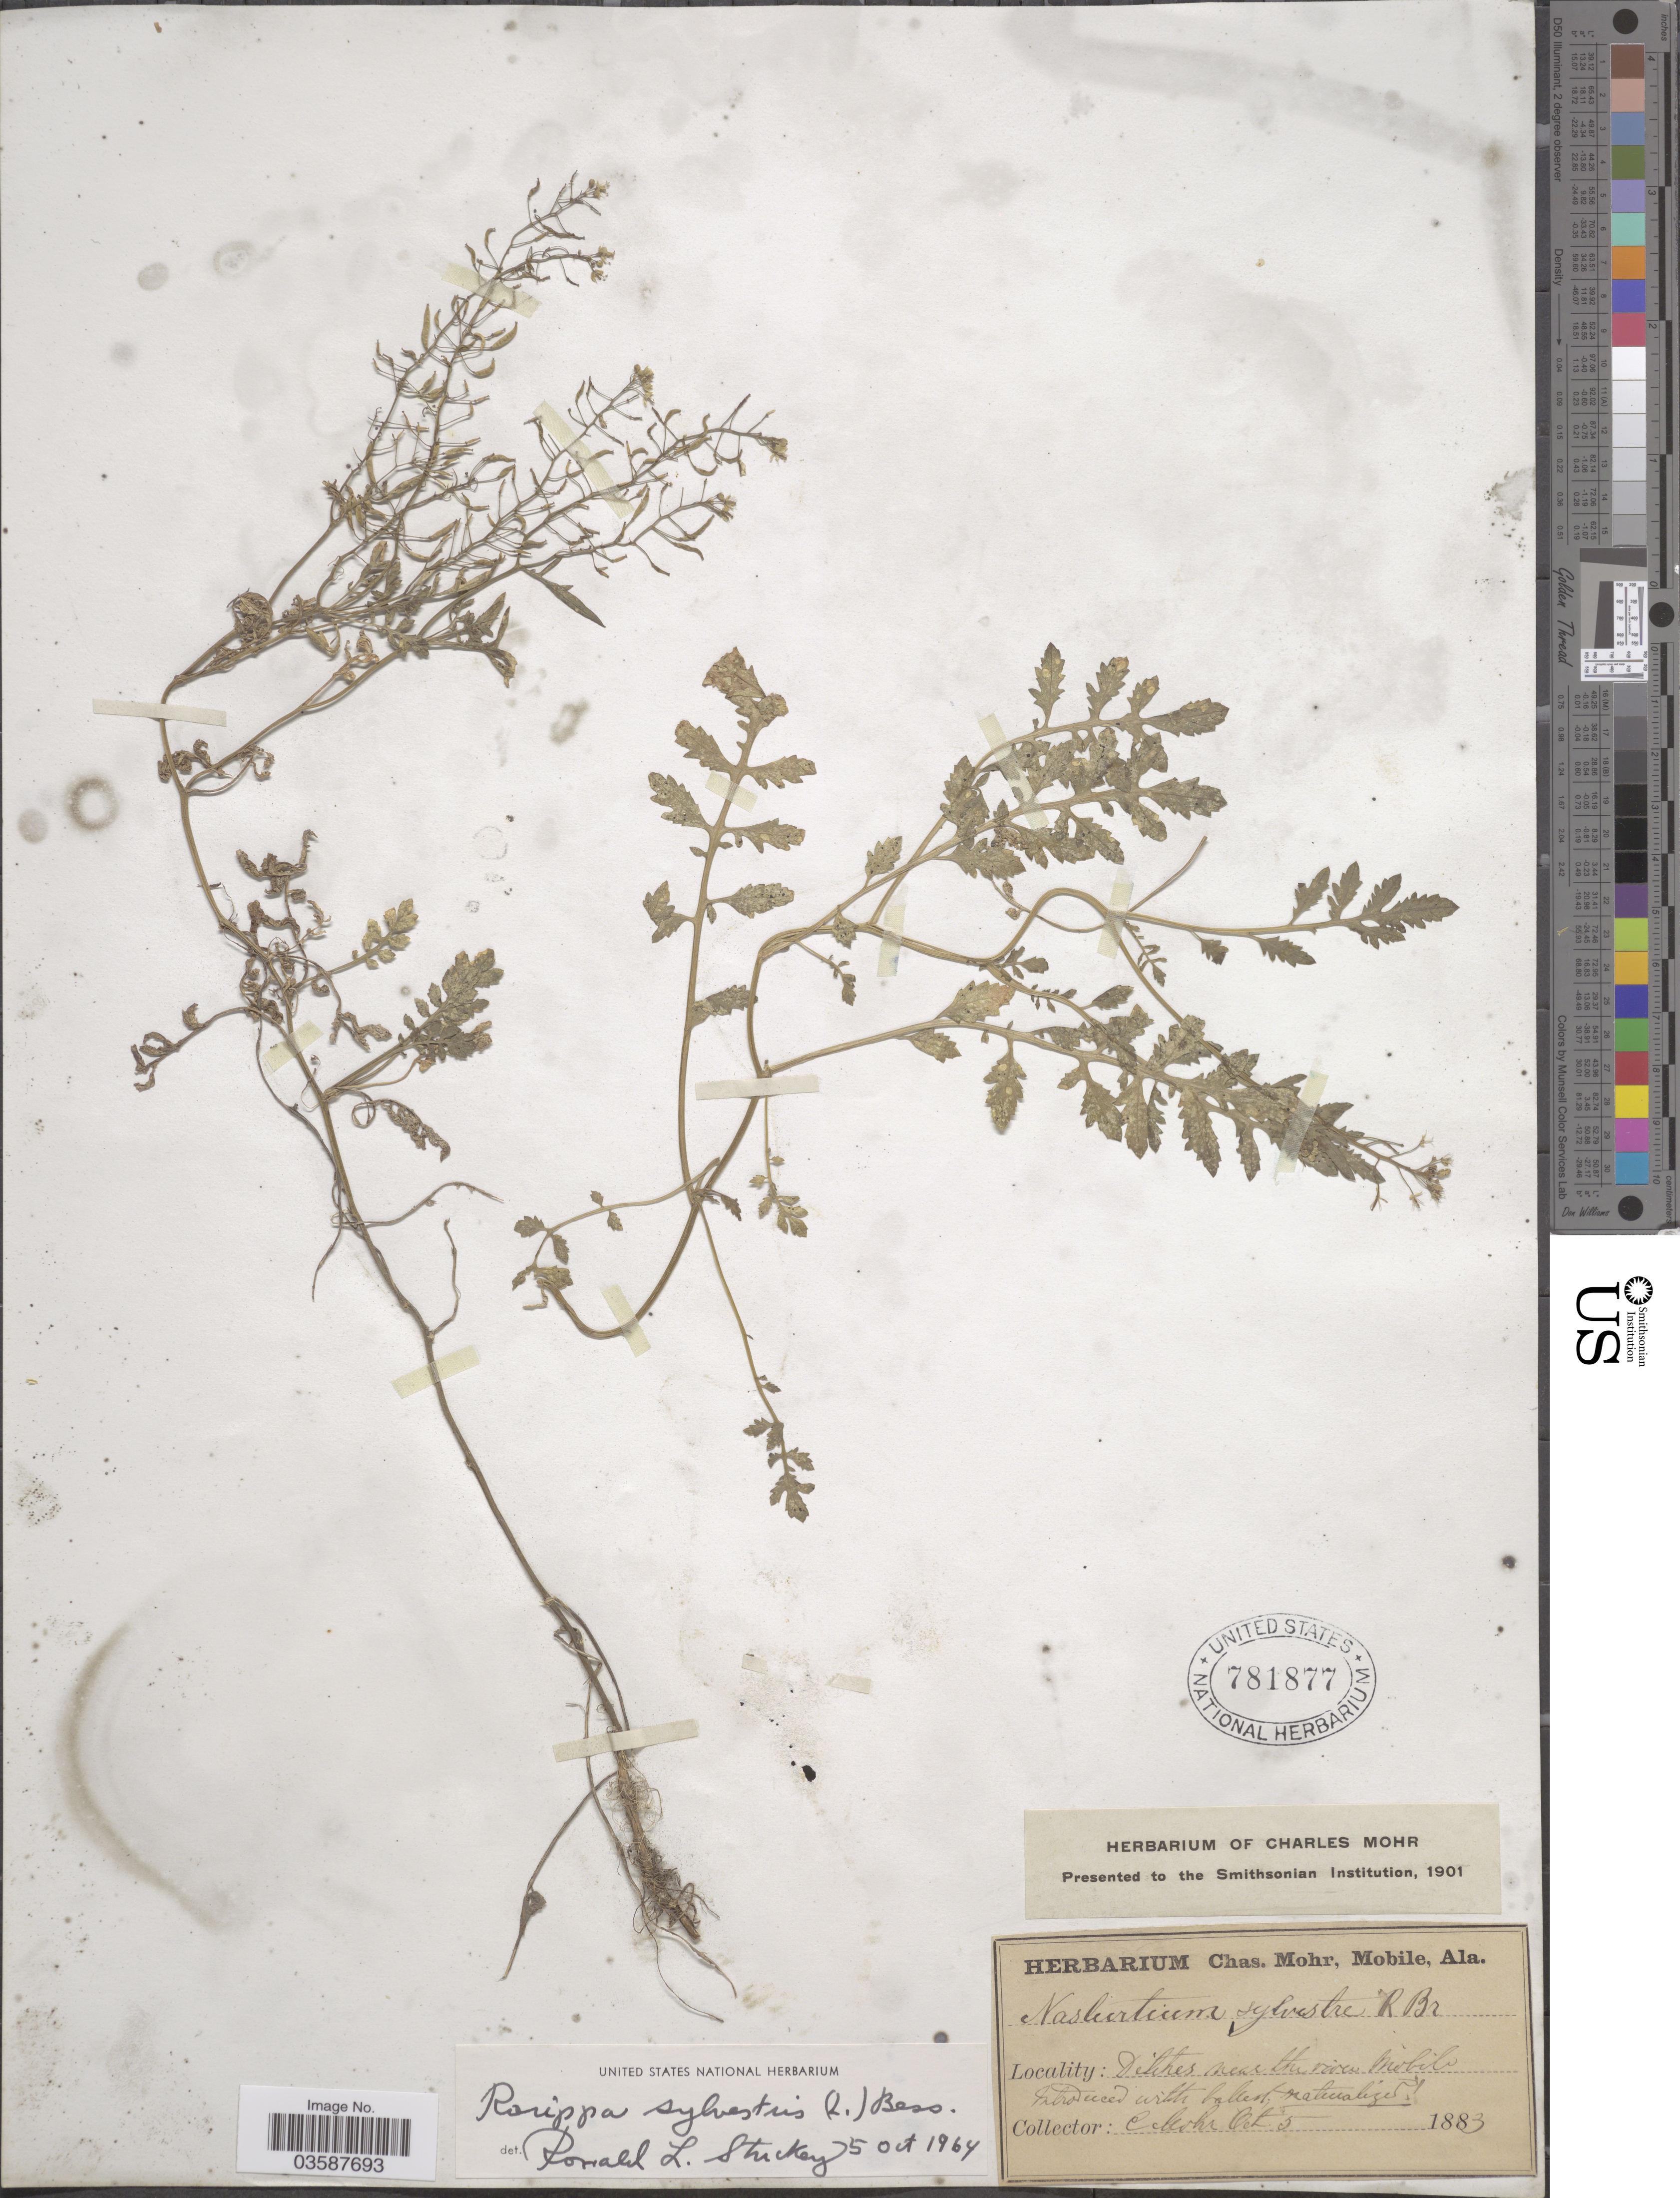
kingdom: Plantae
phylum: Tracheophyta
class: Magnoliopsida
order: Brassicales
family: Brassicaceae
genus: Rorippa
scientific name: Rorippa sylvestris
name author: (L.) Besser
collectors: Mohr, C. T. (herbarium)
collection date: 1883-10-05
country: United States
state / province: Alabama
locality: Ditches near the river Mobile.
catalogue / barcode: US 781877